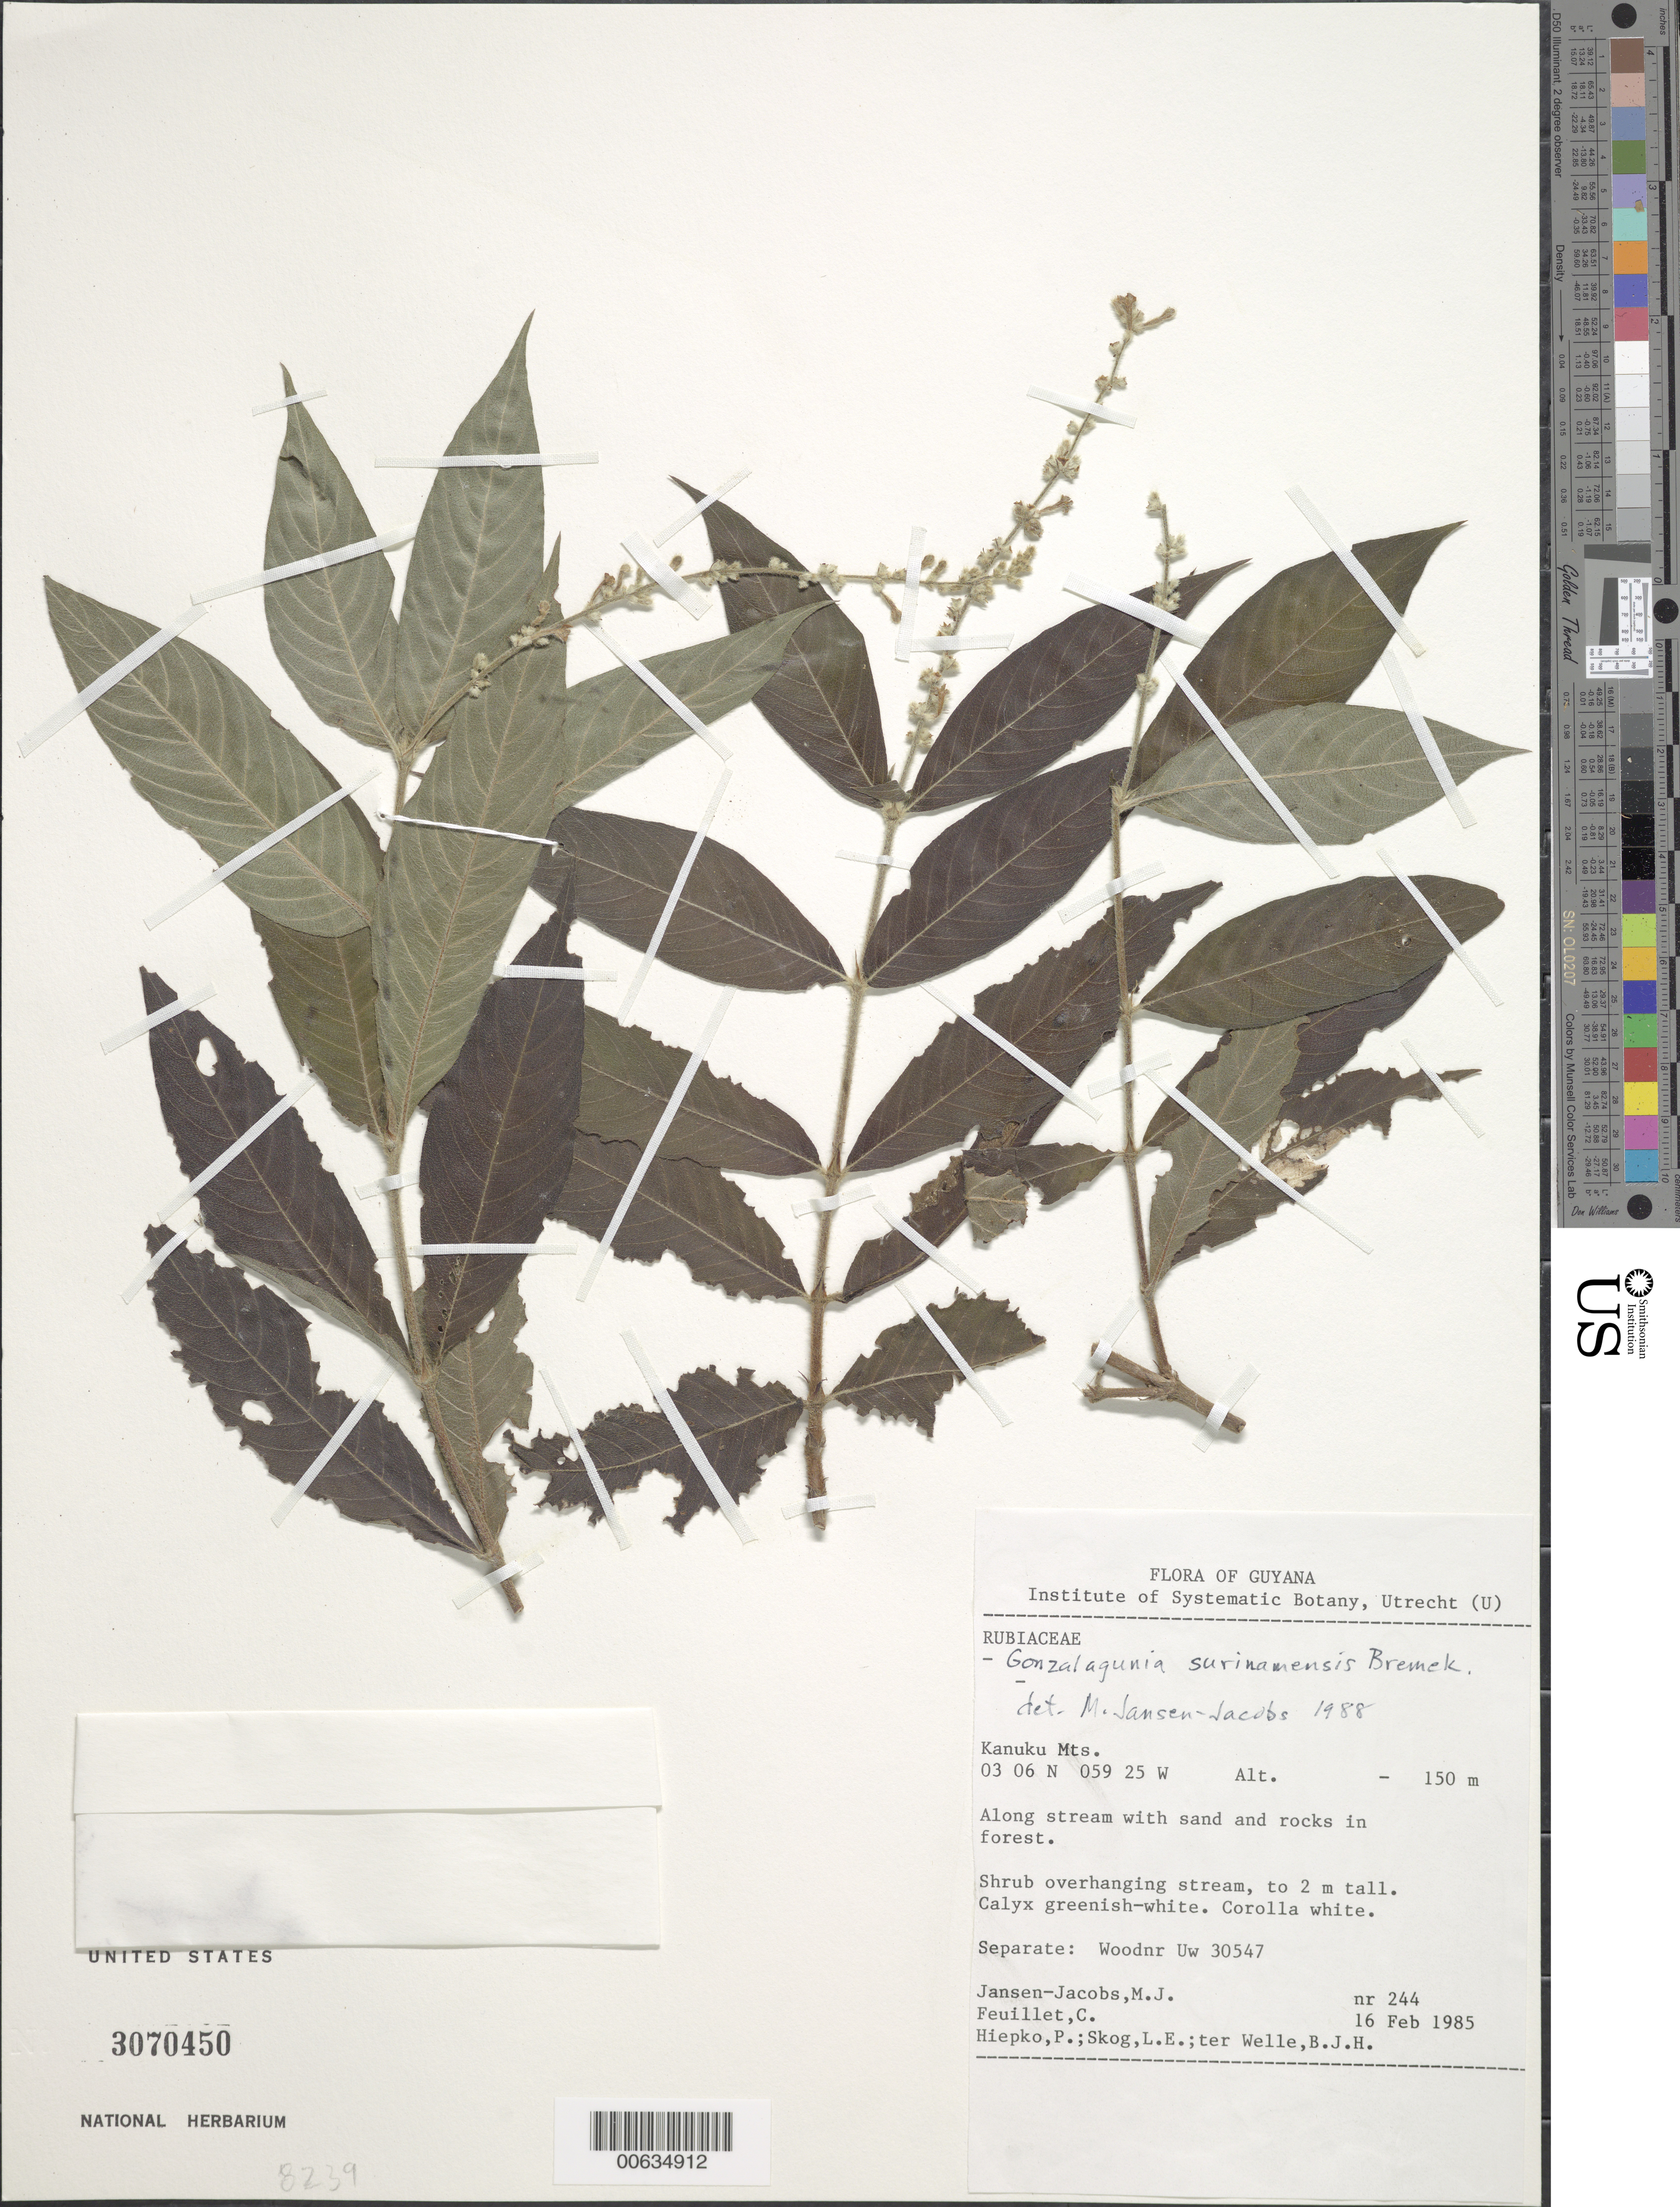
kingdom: Plantae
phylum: Tracheophyta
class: Magnoliopsida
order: Gentianales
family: Rubiaceae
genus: Gonzalagunia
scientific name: Gonzalagunia surinamensis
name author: Bremek.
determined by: Jansen-Jacobs, M. J., (U), Nationaal Herbarium Nederland, Utrecht University branch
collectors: M. J. Jansen-Jacobs, C. Feuillet, P. H. Hiepko, L. E. Skog & B. Welle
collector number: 244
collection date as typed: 16-Feb-85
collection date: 1985-02-16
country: Guyana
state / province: U. Takutu-U. Essequibo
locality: Kanuku Mts., Rupununi R.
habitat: Along stream with sand and rocks in forest.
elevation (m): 150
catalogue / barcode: US 3070450